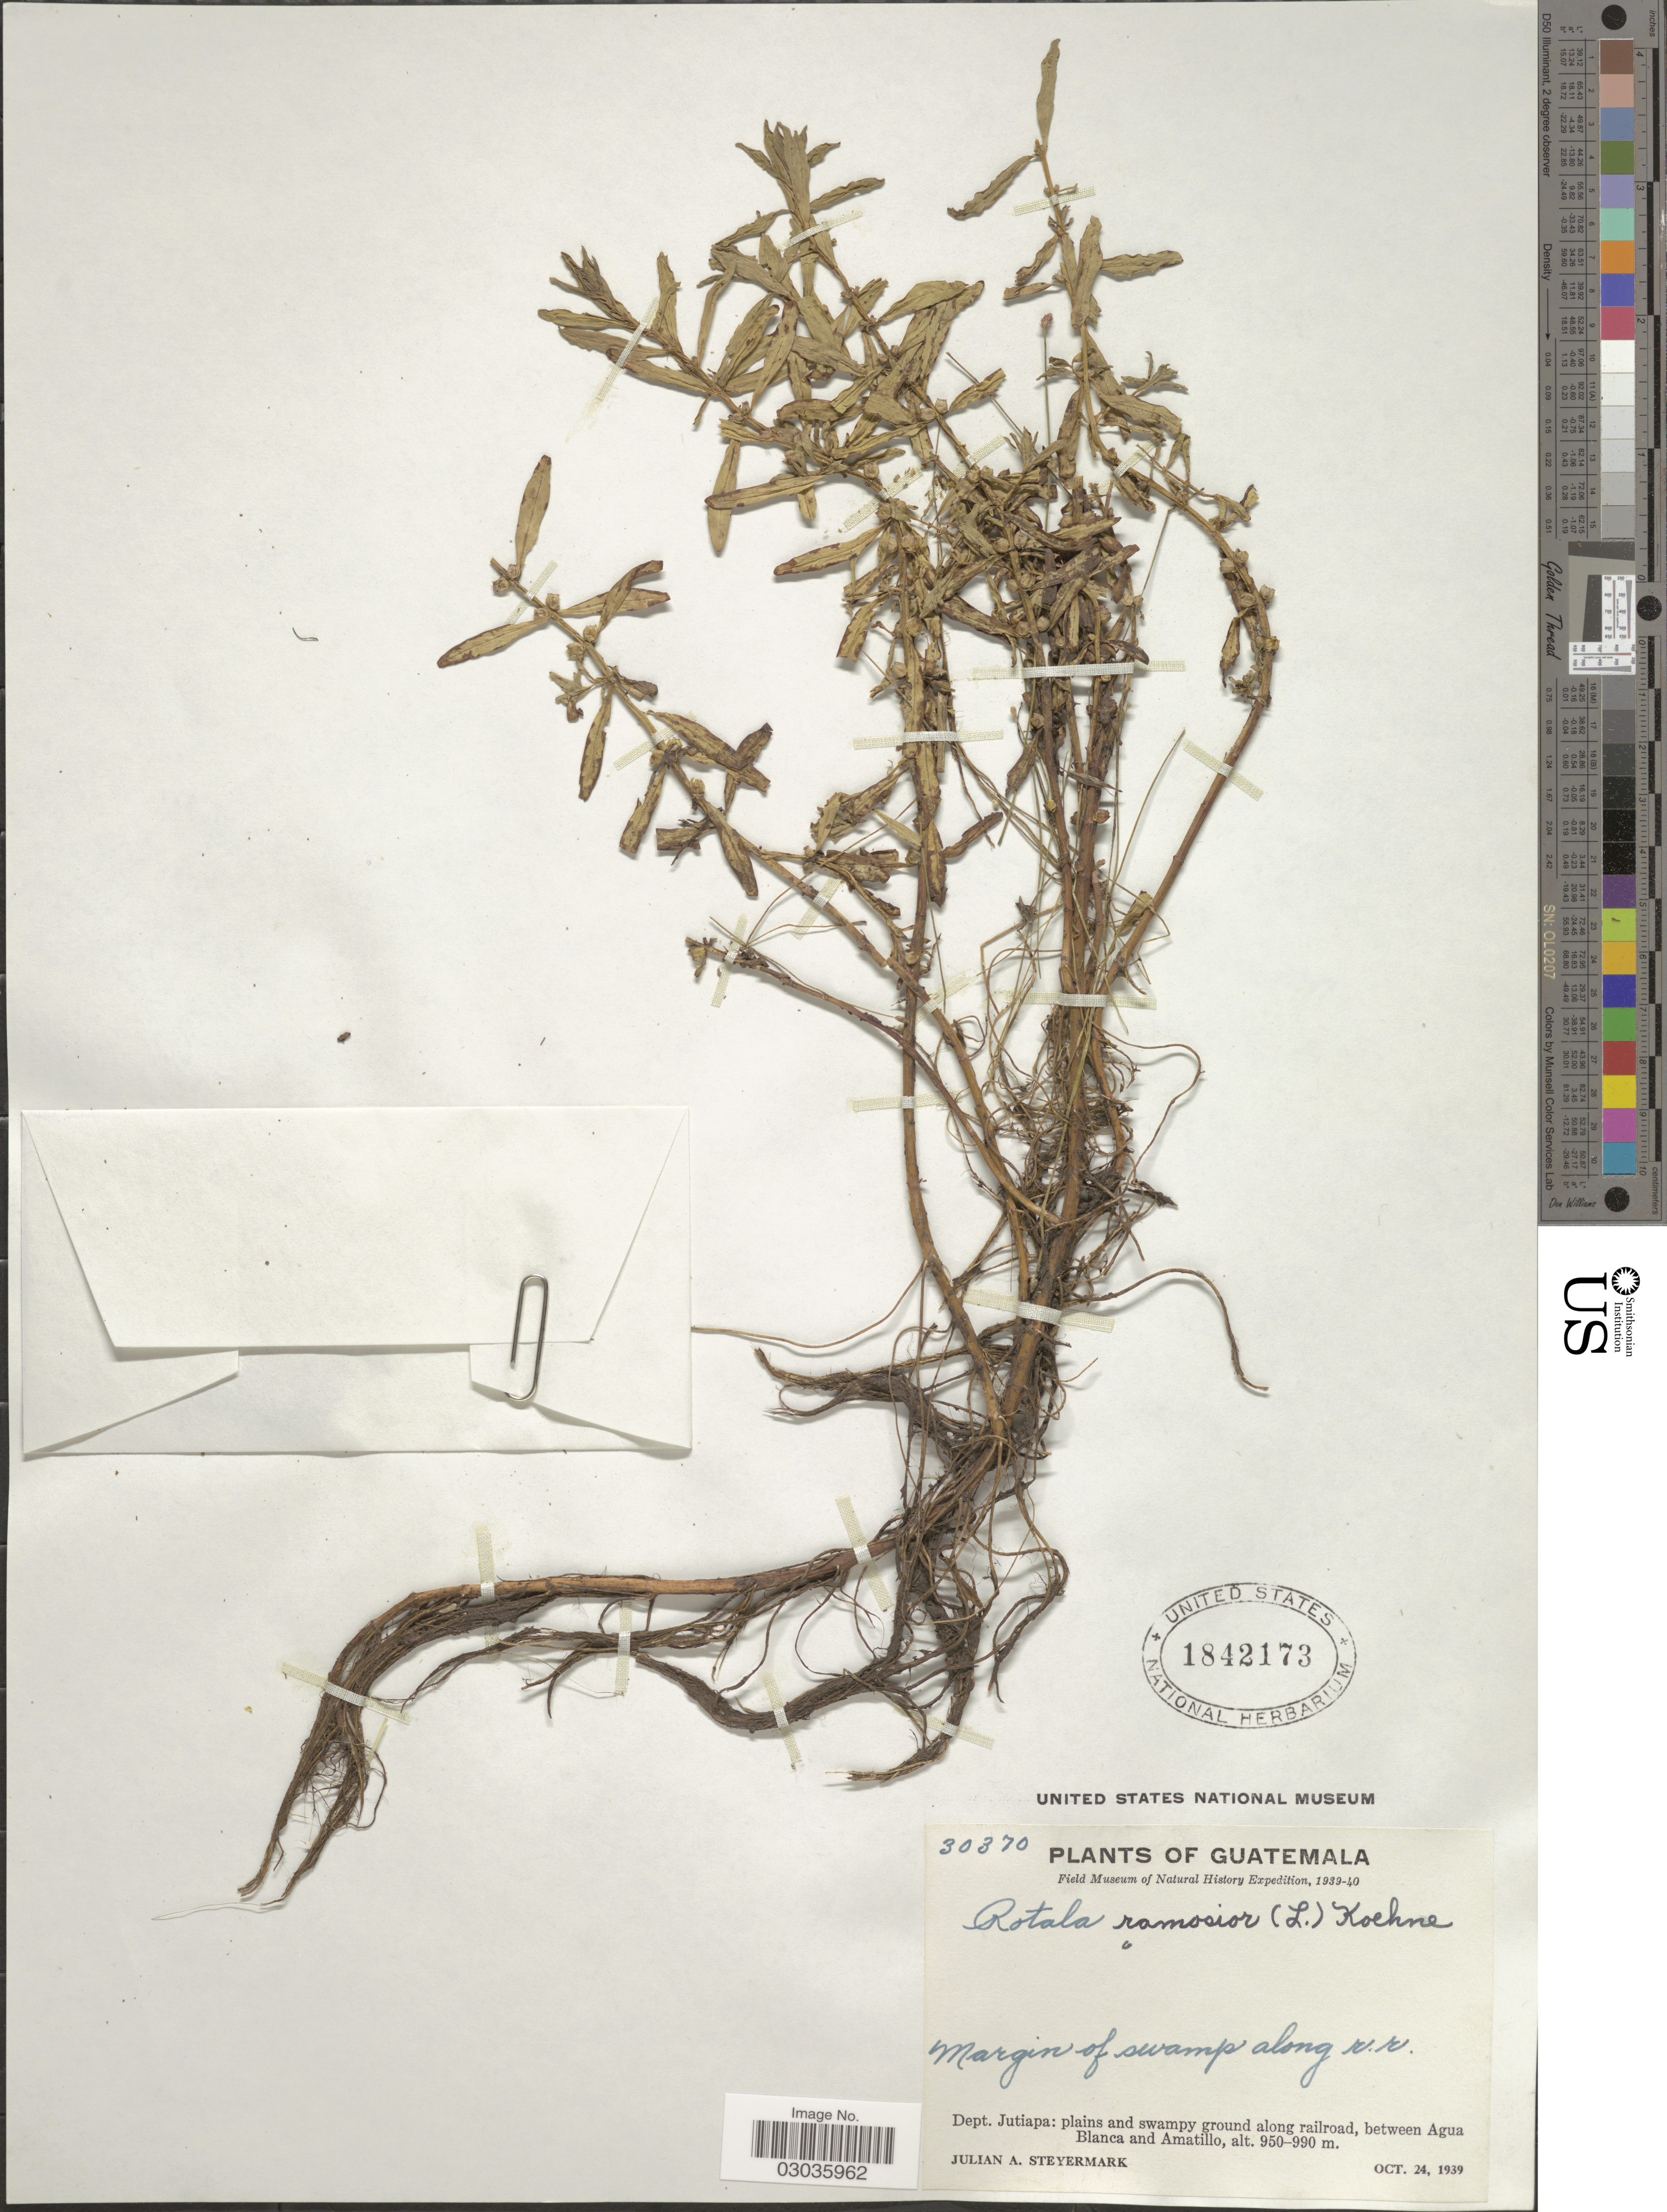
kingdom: Plantae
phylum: Tracheophyta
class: Magnoliopsida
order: Myrtales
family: Lythraceae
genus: Rotala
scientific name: Rotala ramosior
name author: (L.) Koehne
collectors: J. Steyermark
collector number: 30370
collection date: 1939-10-24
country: Guatemala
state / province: Jutiapa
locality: Dept. Jutiapa: plains and swampy ground along railroad, between Agua Blanca and Amatillo.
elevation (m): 950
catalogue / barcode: US 1842173